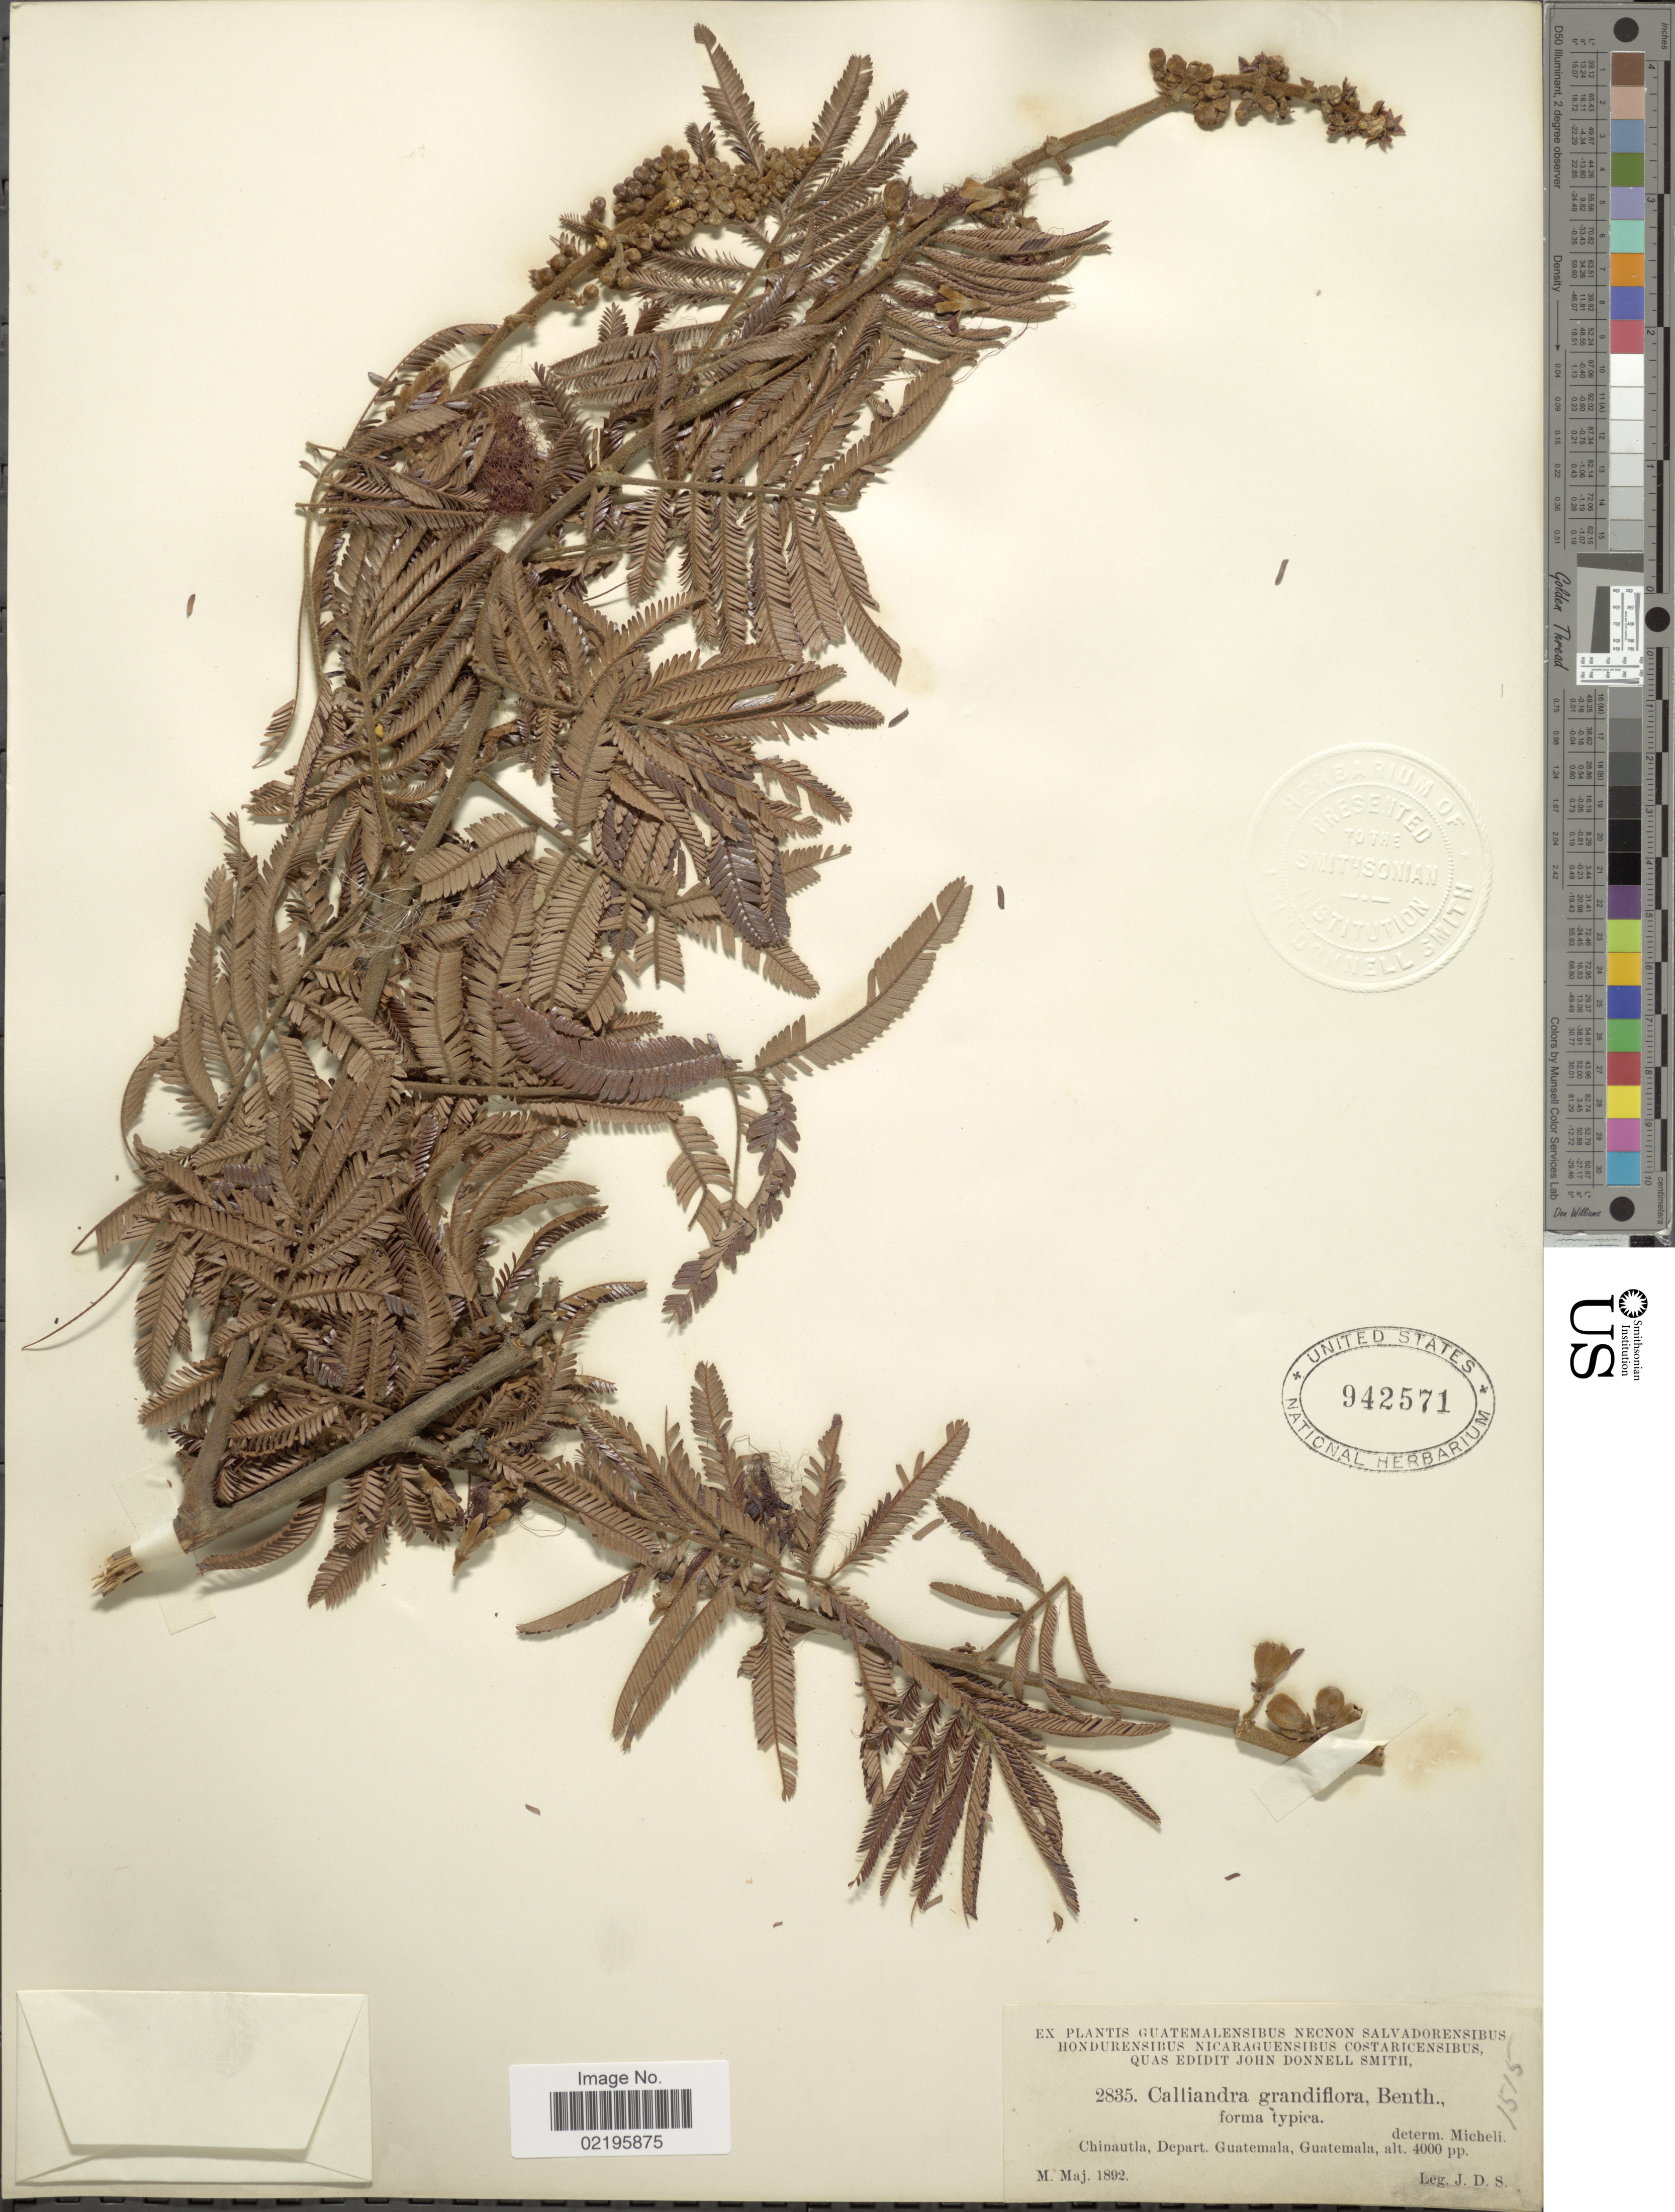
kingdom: Plantae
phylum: Tracheophyta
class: Magnoliopsida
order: Fabales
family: Fabaceae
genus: Calliandra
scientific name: Calliandra houstoniana var. houstoniana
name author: (Mill.) Standl.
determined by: Strong, Mark T., (BOT), Smithsonian Institution - National Museum of Natural History (UNITED STATES)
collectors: J. Donnell Smith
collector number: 2835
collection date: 1892-05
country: Guatemala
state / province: Guatemala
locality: Chinautla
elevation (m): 1219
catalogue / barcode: US 942571